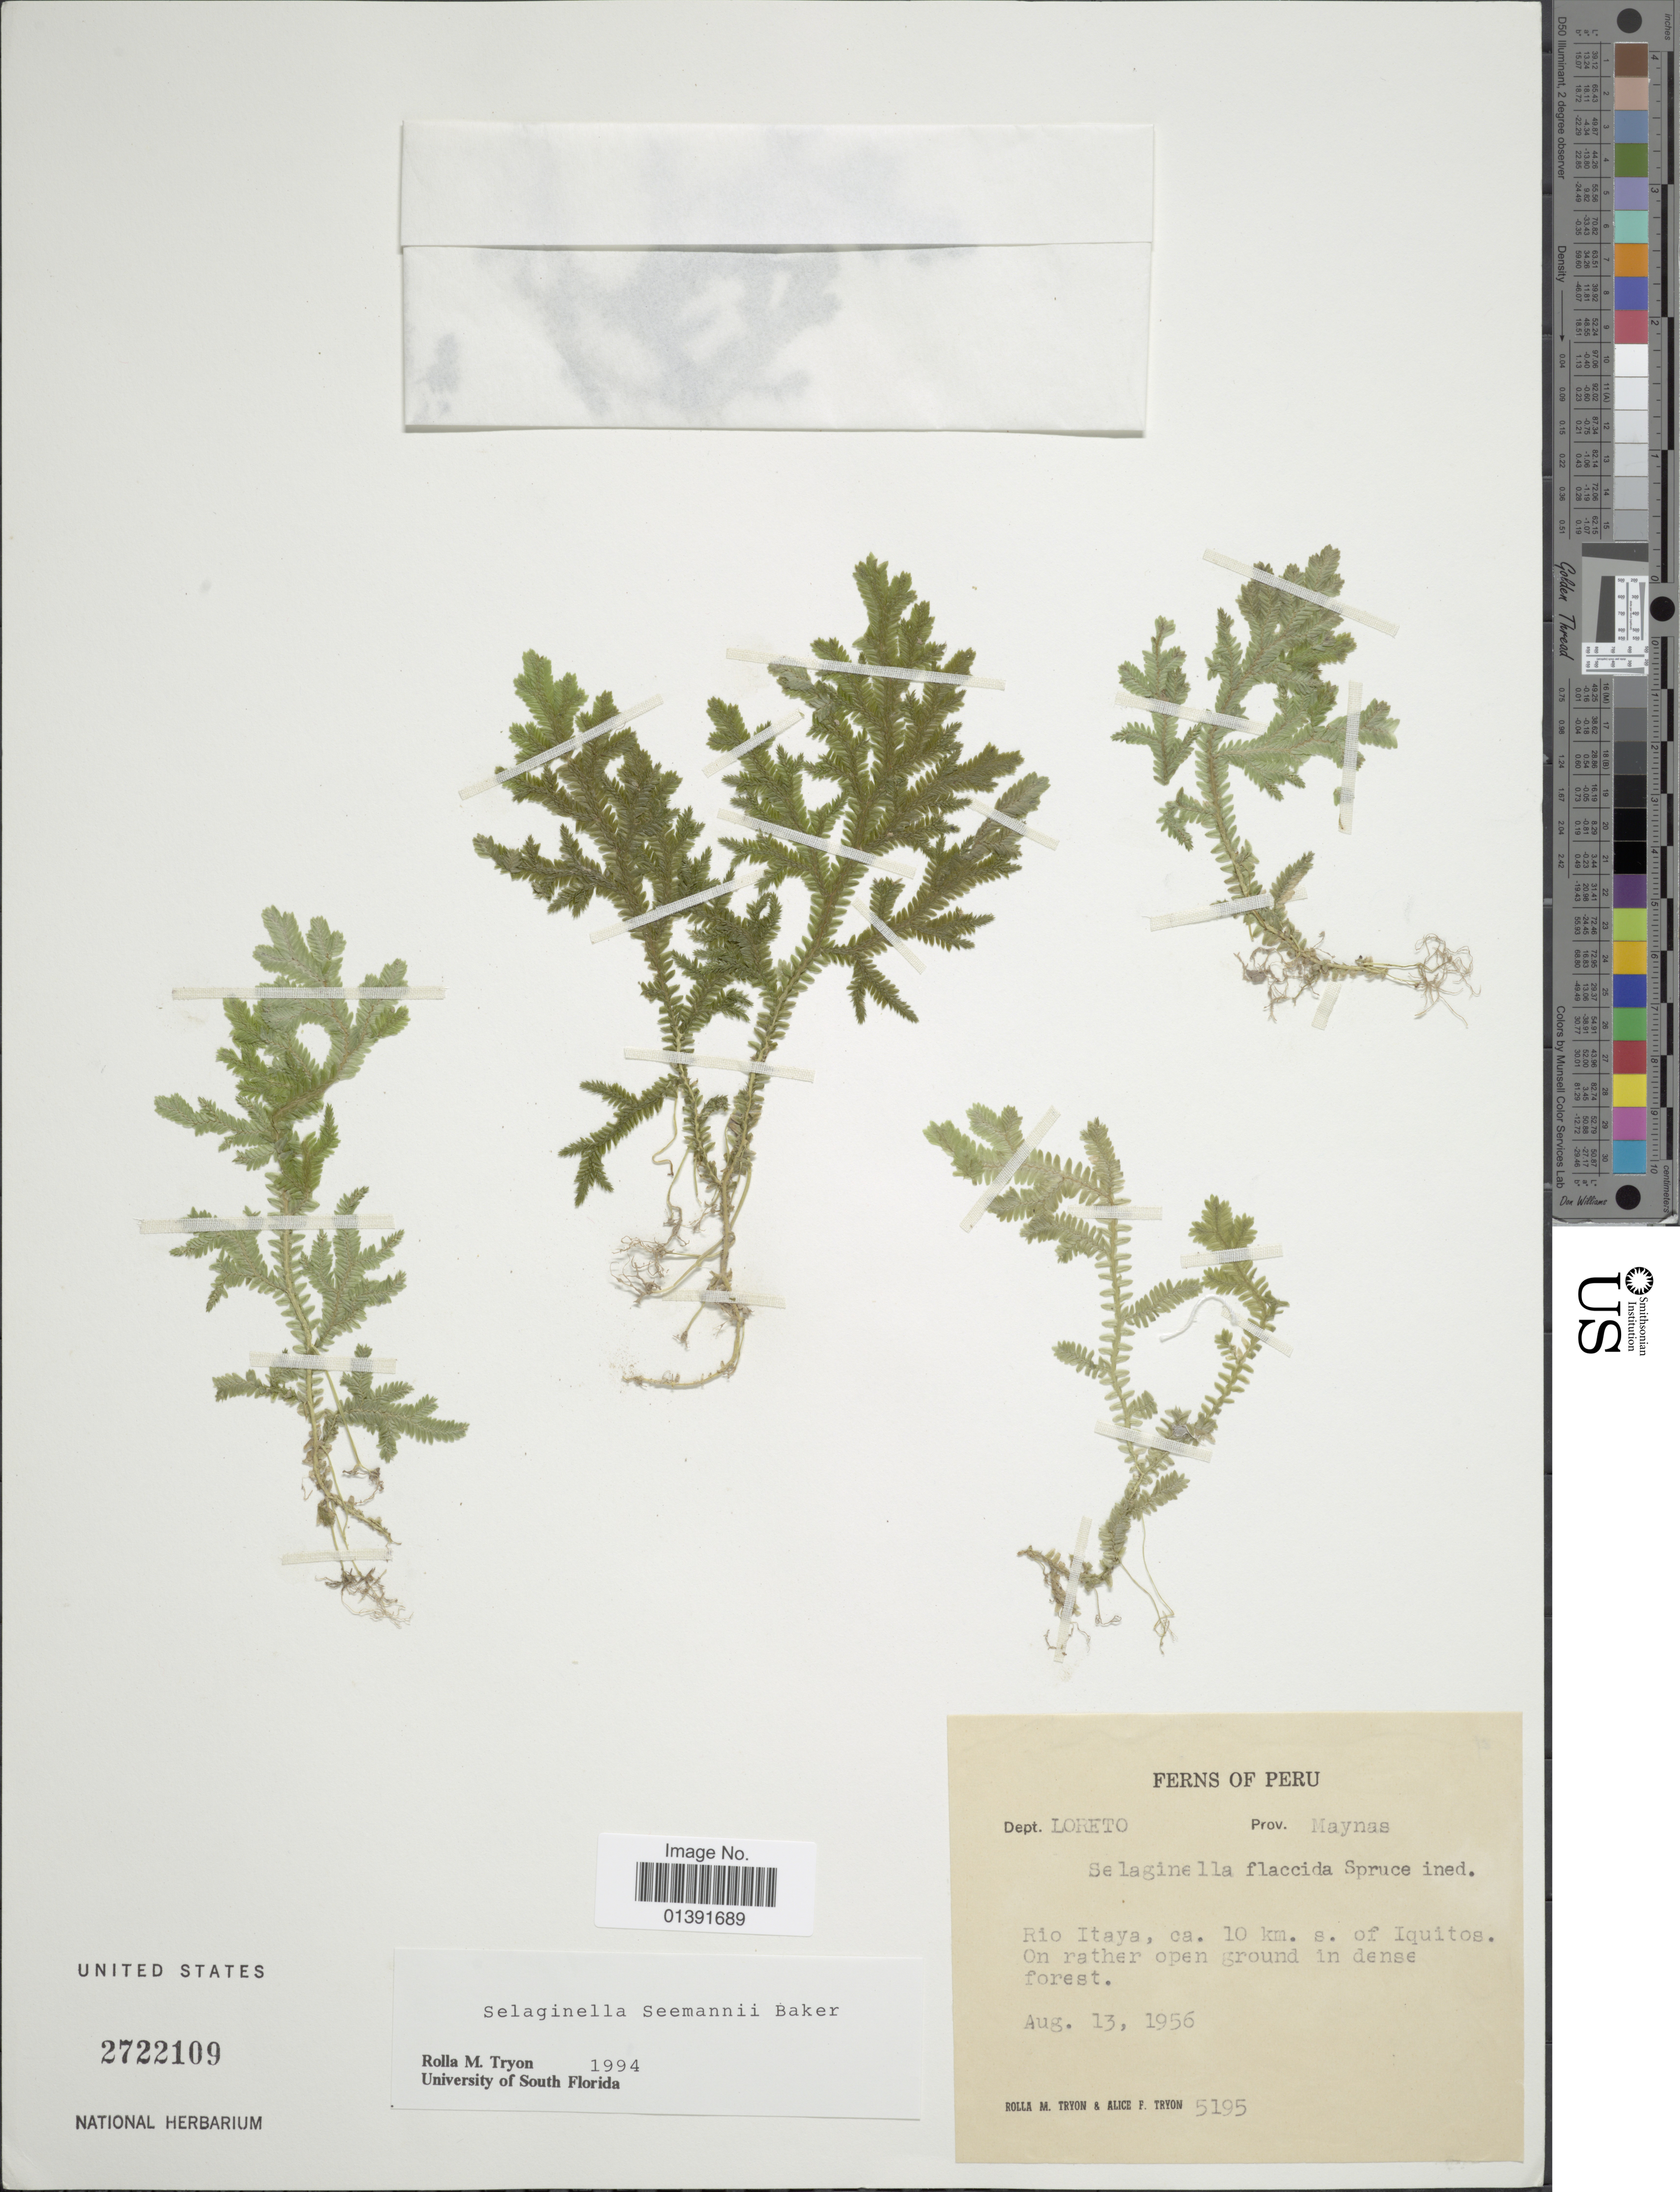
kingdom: Plantae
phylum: Tracheophyta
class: Lycopodiopsida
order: Selaginellales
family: Selaginellaceae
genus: Selaginella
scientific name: Selaginella seemannii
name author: Baker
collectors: R. M. Tryon & A. F. Tryon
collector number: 5195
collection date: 1956-08-13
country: Peru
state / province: Loreto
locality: Prov. Maynas, Rio Itaya, ca. 10 km S. of Iquitos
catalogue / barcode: US 2722109